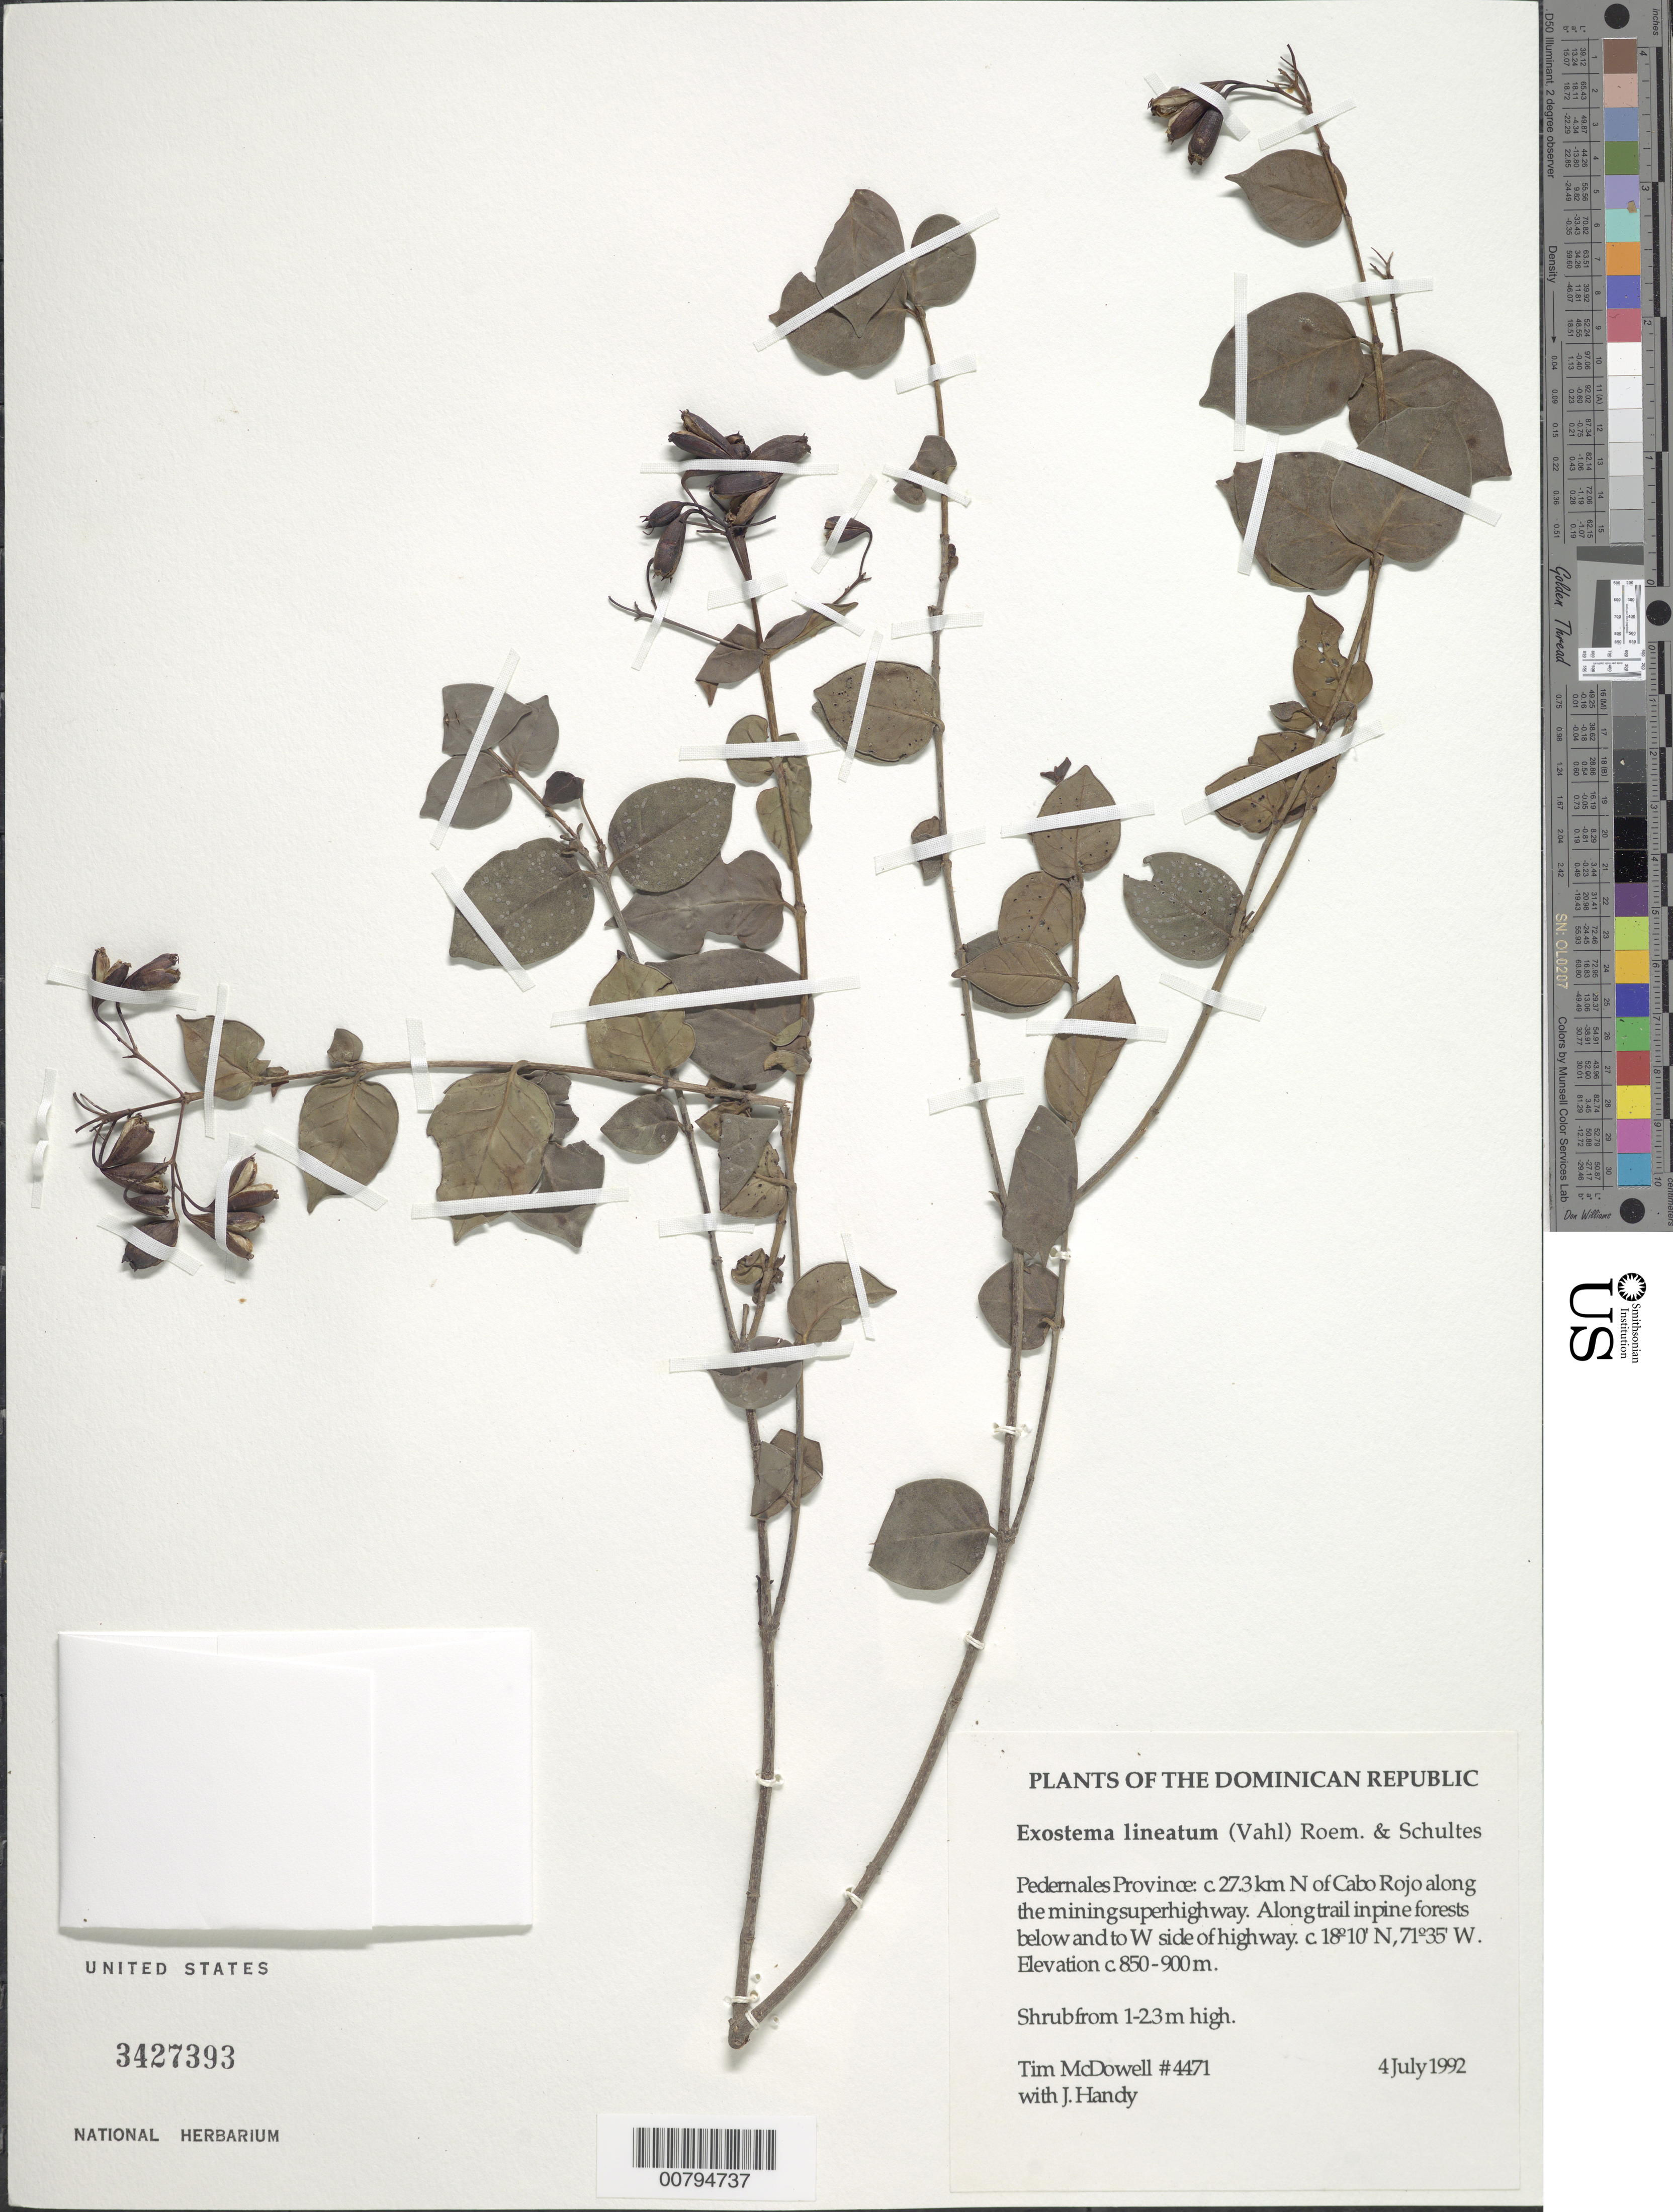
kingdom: Plantae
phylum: Tracheophyta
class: Magnoliopsida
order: Gentianales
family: Rubiaceae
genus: Exostema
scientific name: Exostema lineatum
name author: (Vahl) Roem. & Schult.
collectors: T. McDowell & J. Handy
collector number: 4471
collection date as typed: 04 Jul 1992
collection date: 1992-07-04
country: Dominican Republic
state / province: Pedernales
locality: About 27.3 km N of Cabo Rojo, along the mining superhighway. Along trail in forest below and to W side of highway.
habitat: Along trail in pine forests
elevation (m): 850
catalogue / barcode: US 3427393